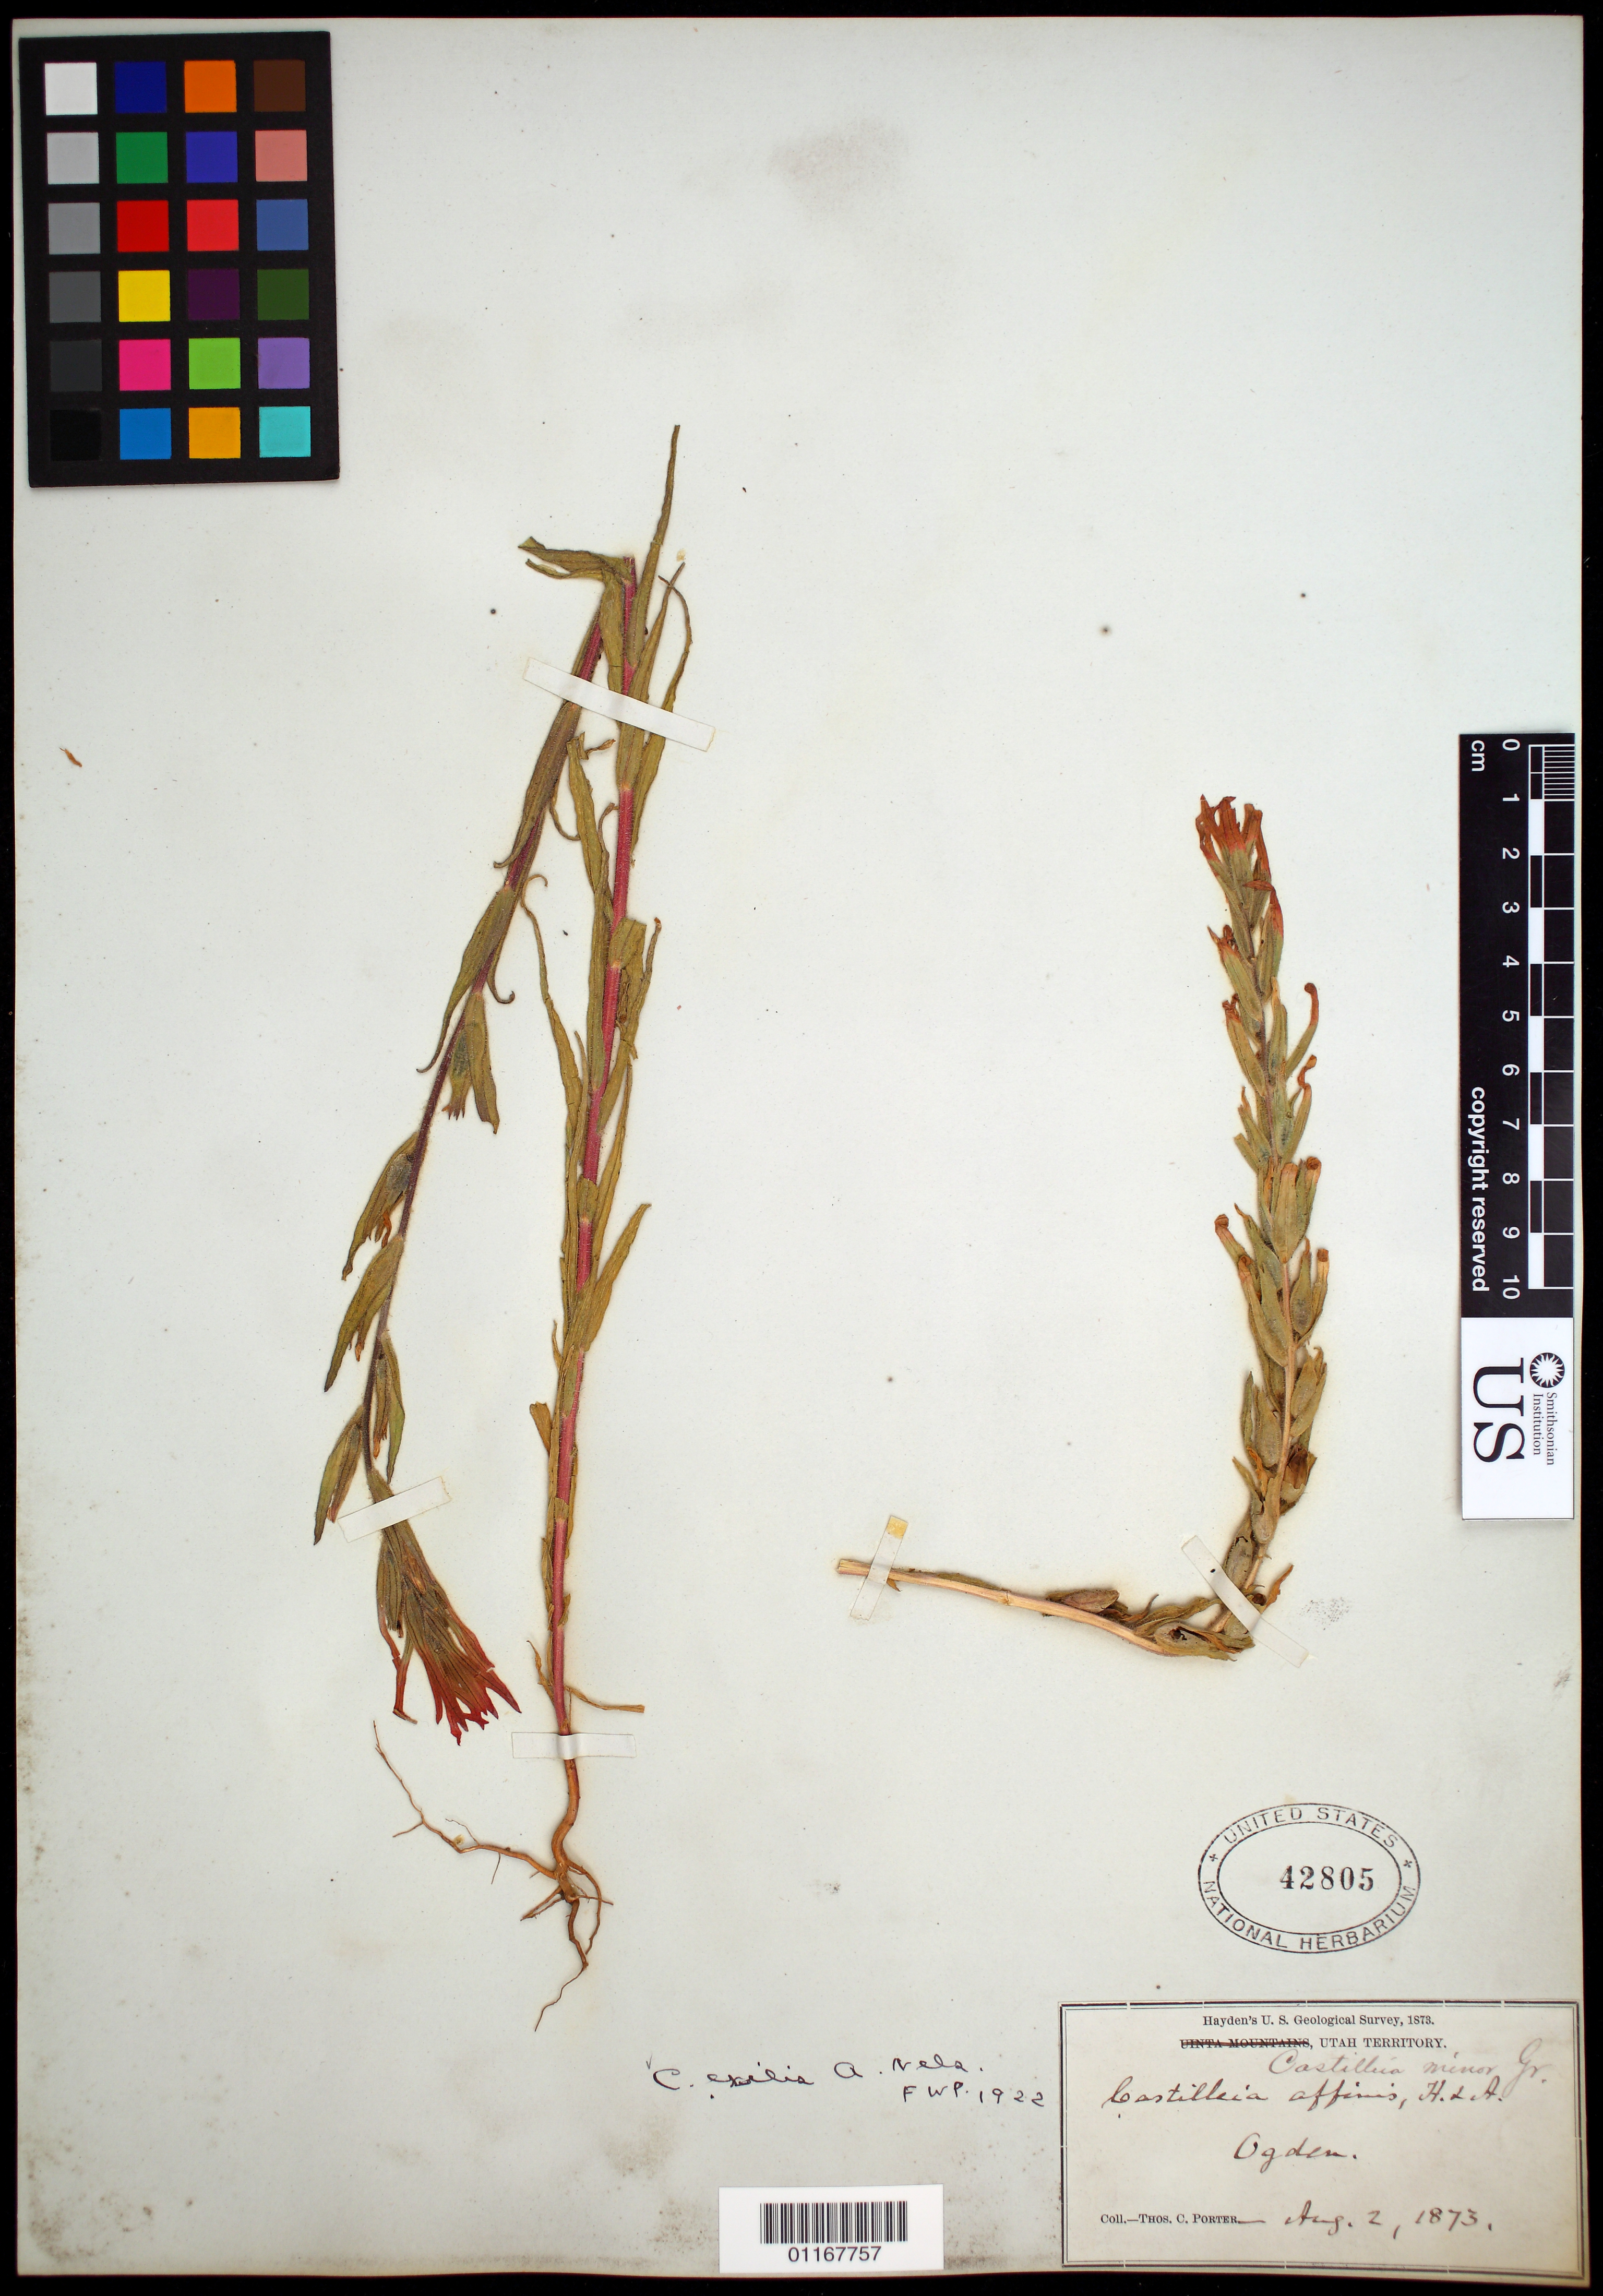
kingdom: Plantae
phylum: Tracheophyta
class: Magnoliopsida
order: Lamiales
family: Orobanchaceae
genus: Castilleja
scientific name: Castilleja exilis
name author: A. Nelson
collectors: T. C. Porter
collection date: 1873-08-02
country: United States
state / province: Utah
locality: Ogden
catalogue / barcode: US 42805